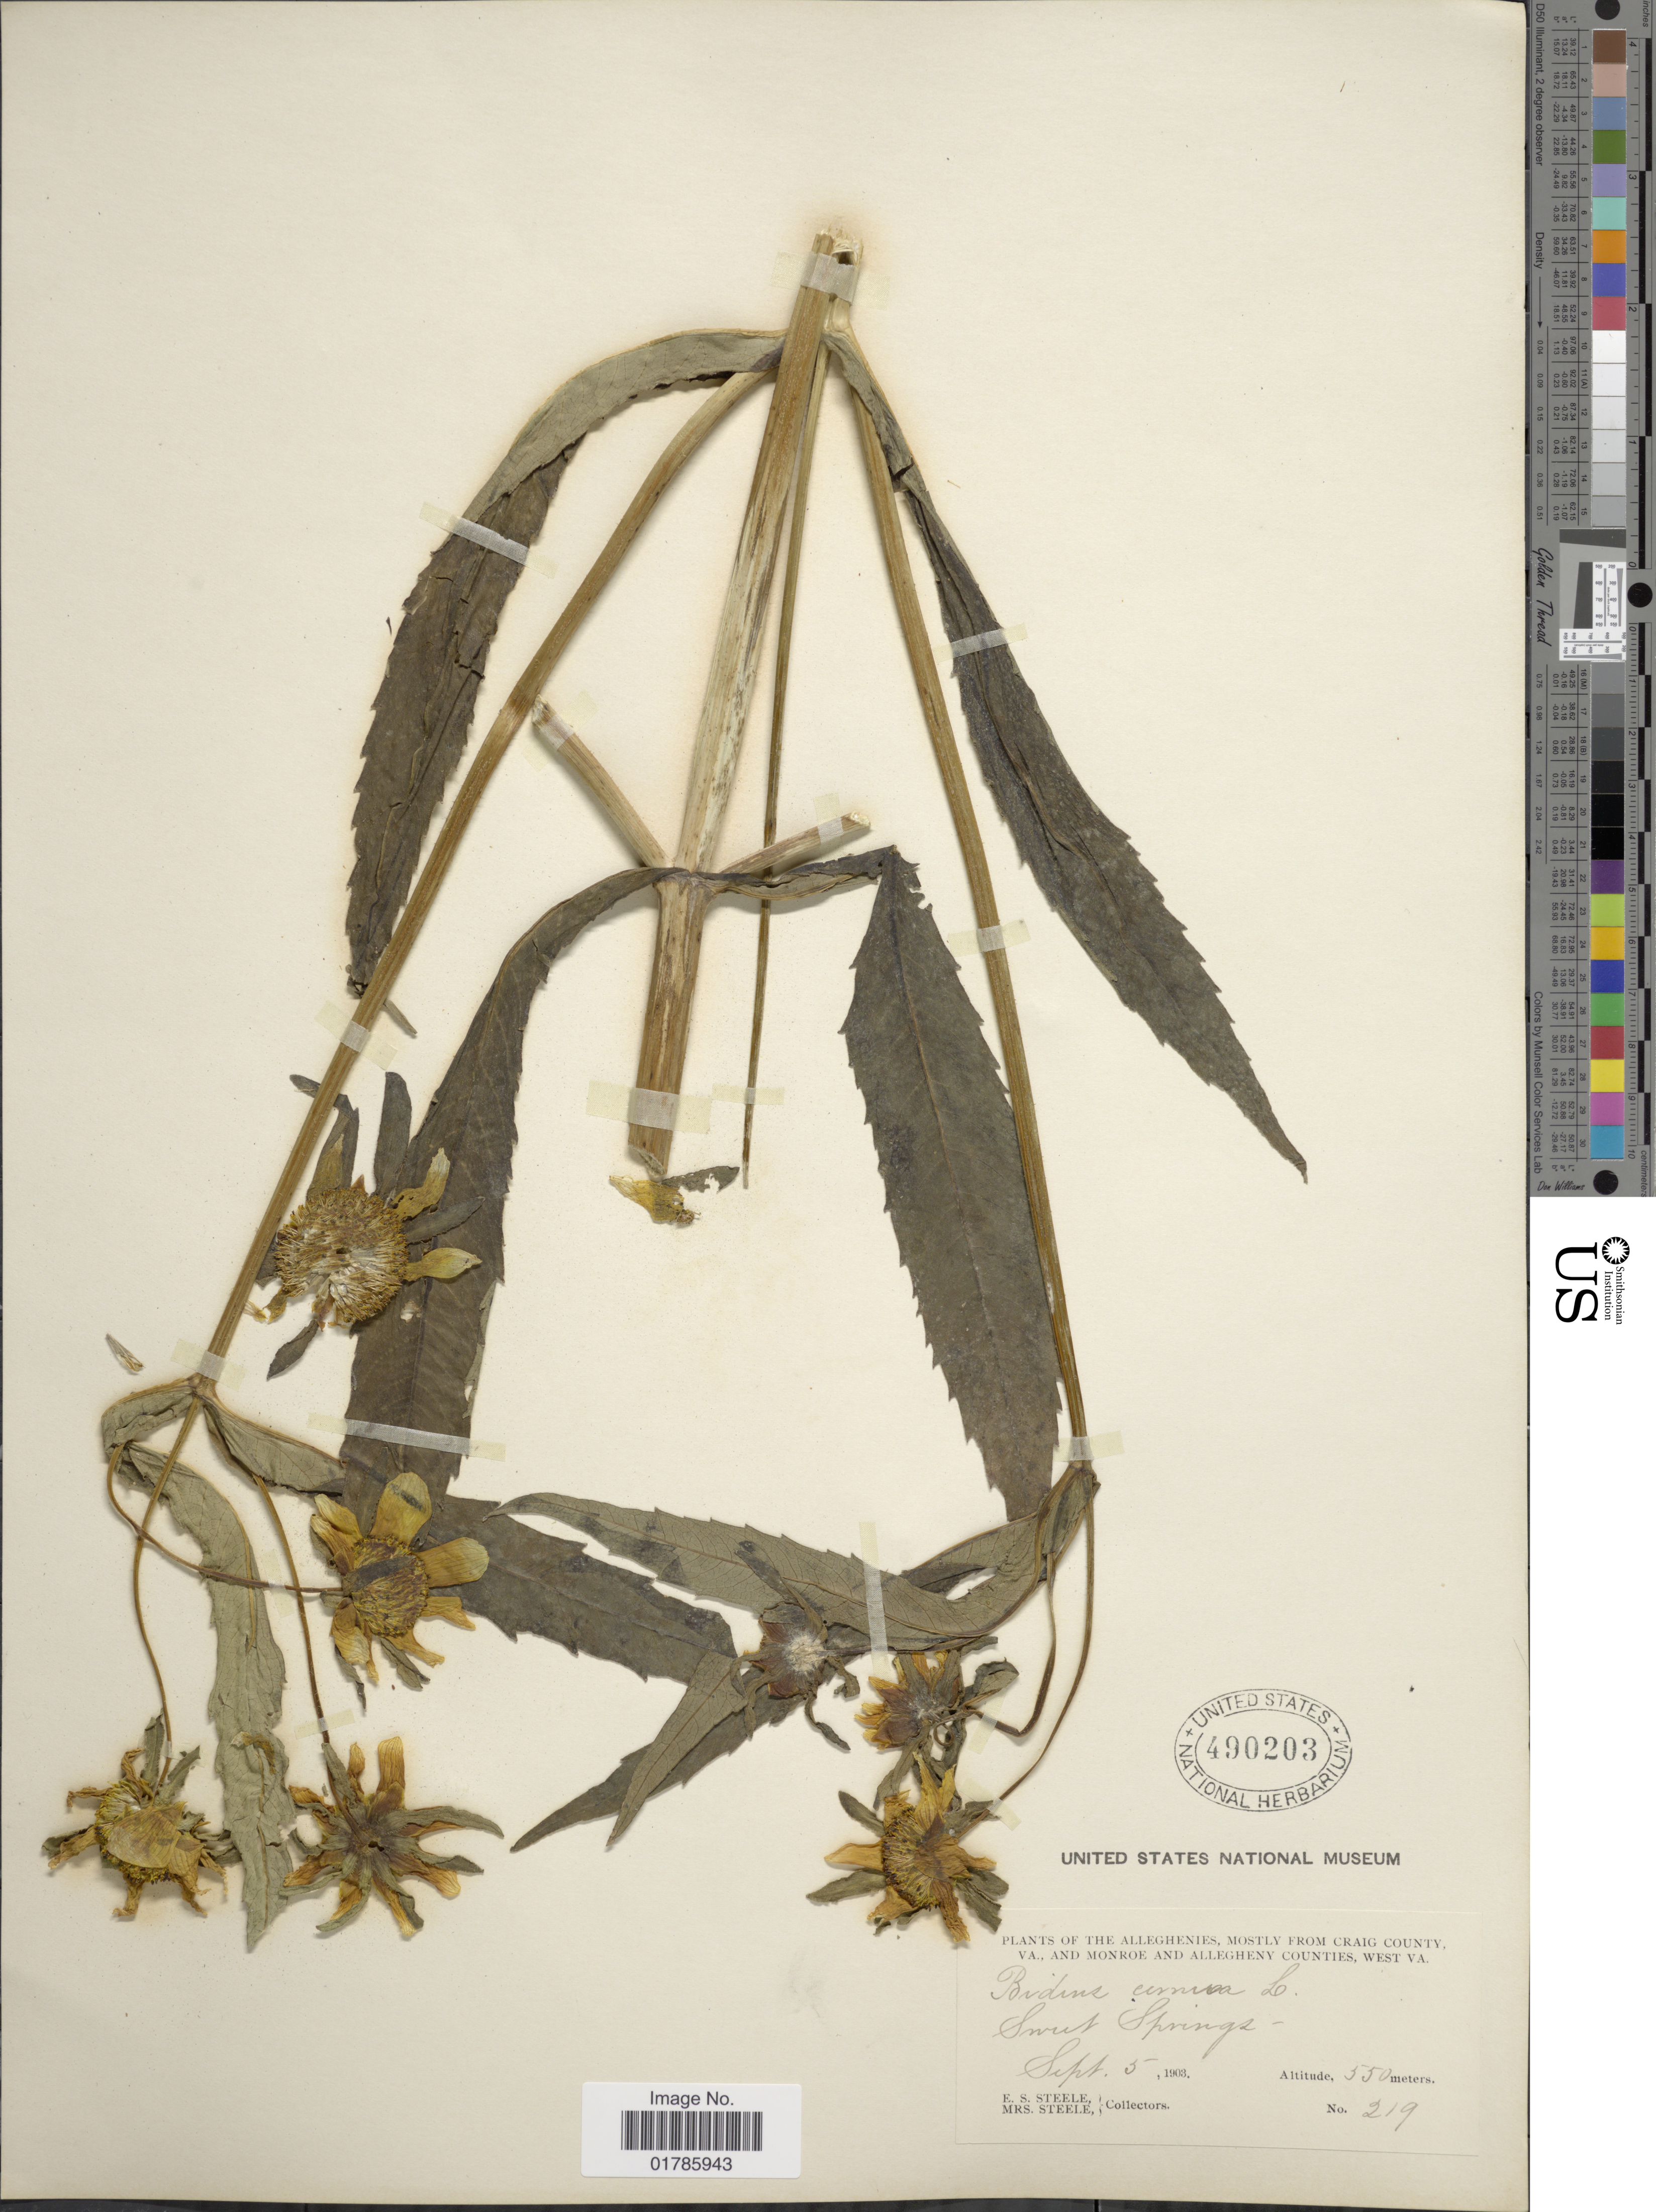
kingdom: Plantae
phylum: Tracheophyta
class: Magnoliopsida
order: Asterales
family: Asteraceae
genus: Bidens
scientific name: Bidens cernua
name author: L.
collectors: E. Steele & Mrs. E. S. Steele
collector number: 219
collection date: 1903-09-05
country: United States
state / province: West Virginia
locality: The Alleghenies, mostly from Craig County, Va., and Monroe and Allegheny Counties, West VA.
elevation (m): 550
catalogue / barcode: US 490203